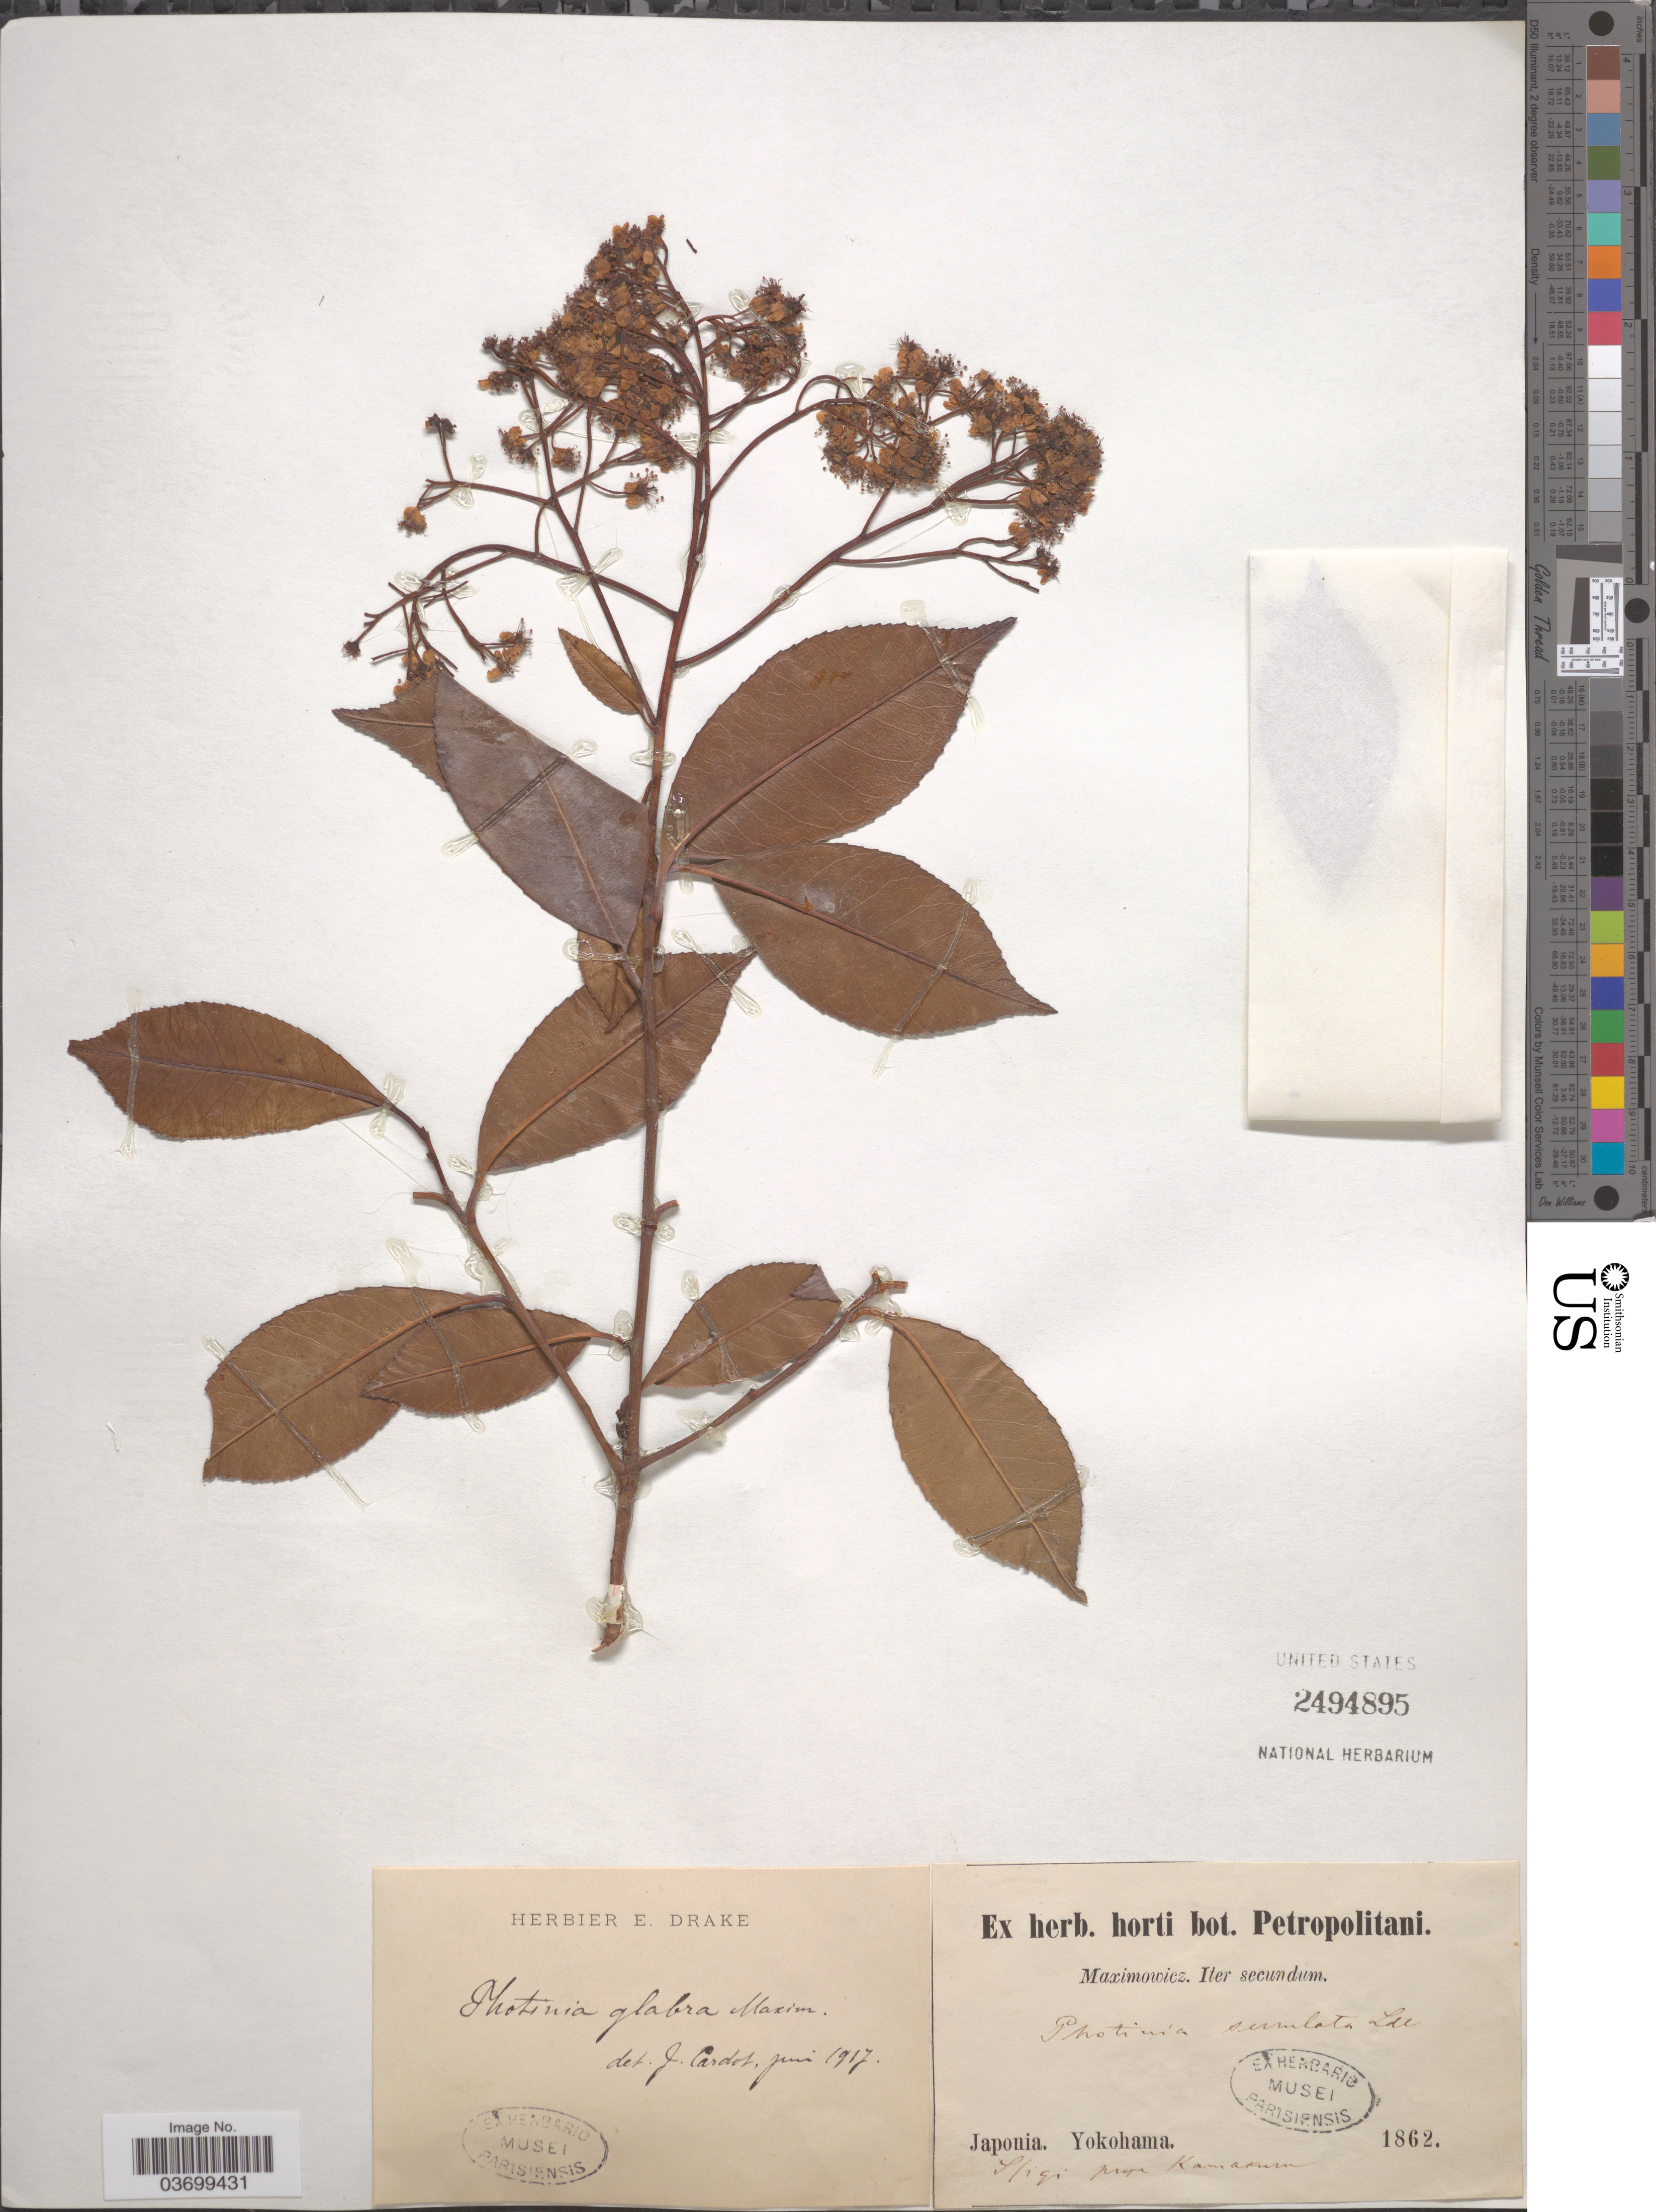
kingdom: Plantae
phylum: Tracheophyta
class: Magnoliopsida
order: Rosales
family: Rosaceae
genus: Photinia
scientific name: Photinia glabra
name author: (Thunb.) Jacob-Makoy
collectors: Maximowicz, --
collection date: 1862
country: Japan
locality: Yokohama. Tsigi [interpreted] prope Kamakura.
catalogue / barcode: US 2494895